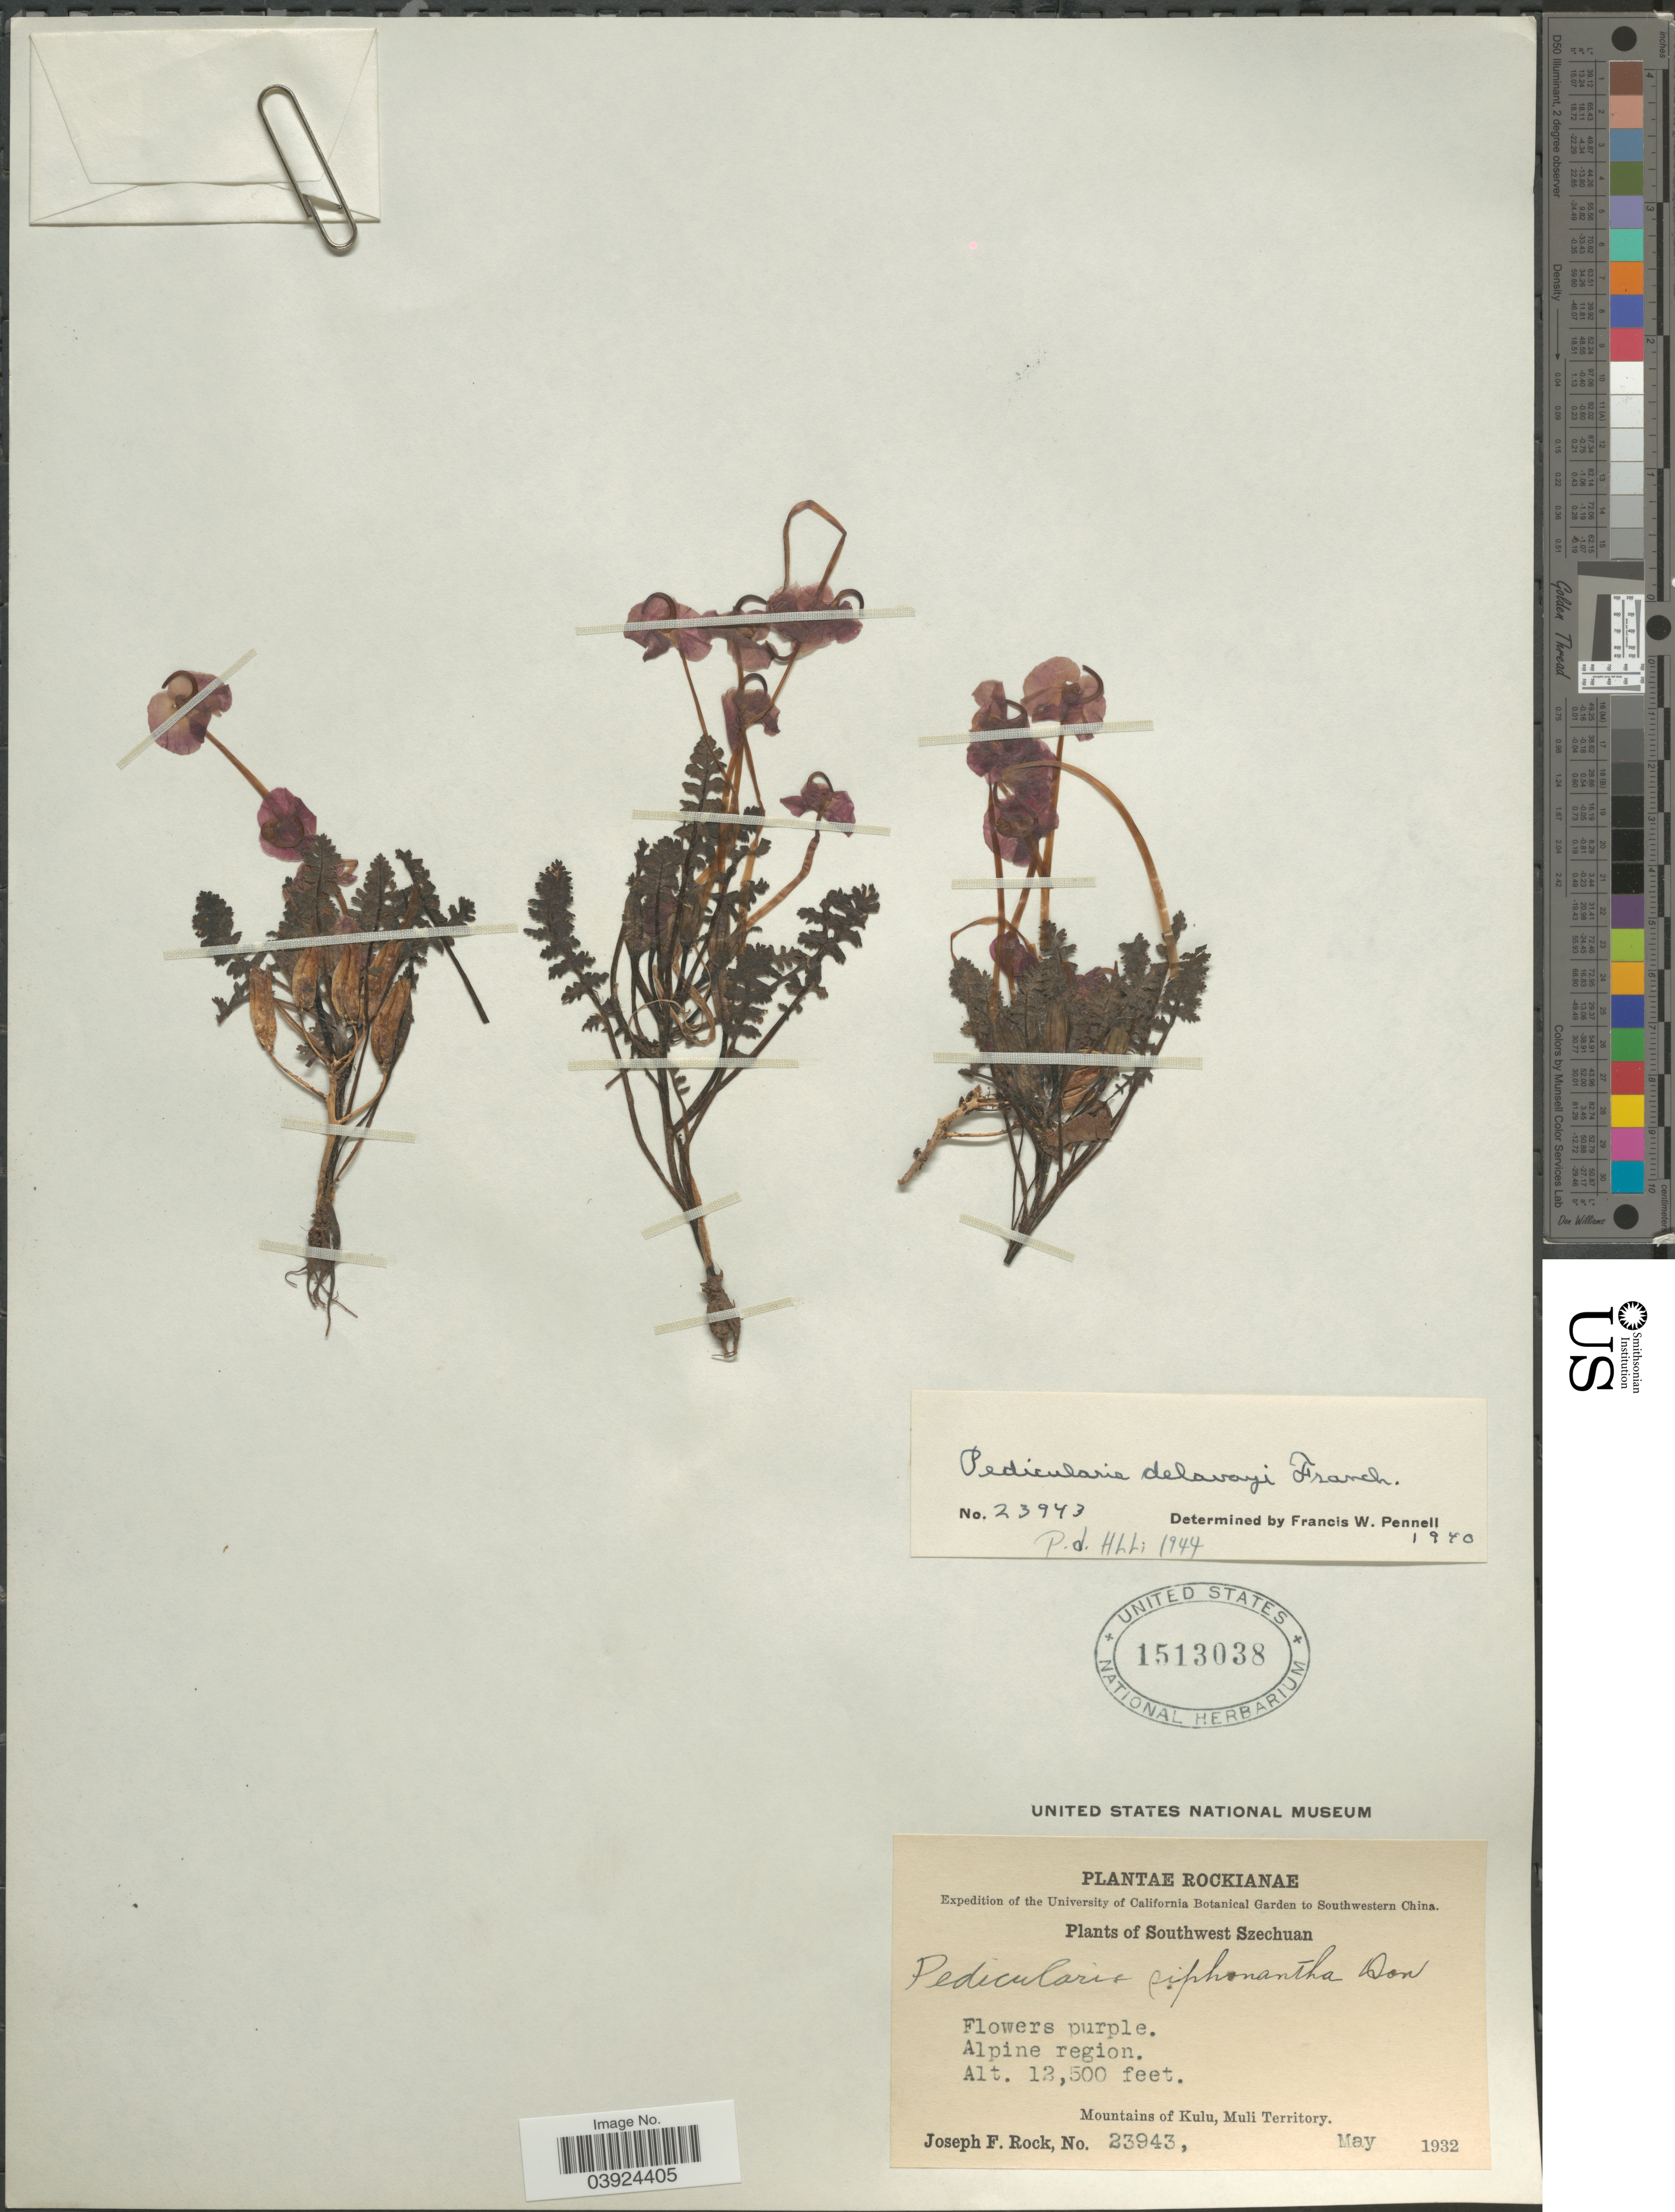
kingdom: Plantae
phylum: Tracheophyta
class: Magnoliopsida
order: Lamiales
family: Orobanchaceae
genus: Pedicularis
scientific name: Pedicularis delavayi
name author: Franch. ex Maxim.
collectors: J. F. Rock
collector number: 23943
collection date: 1932-05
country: China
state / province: Sichuan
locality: Southwestern China. Southwest Szechuan. Mountains of Kulu, Muli Territory.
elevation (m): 3810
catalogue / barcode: US 1513038